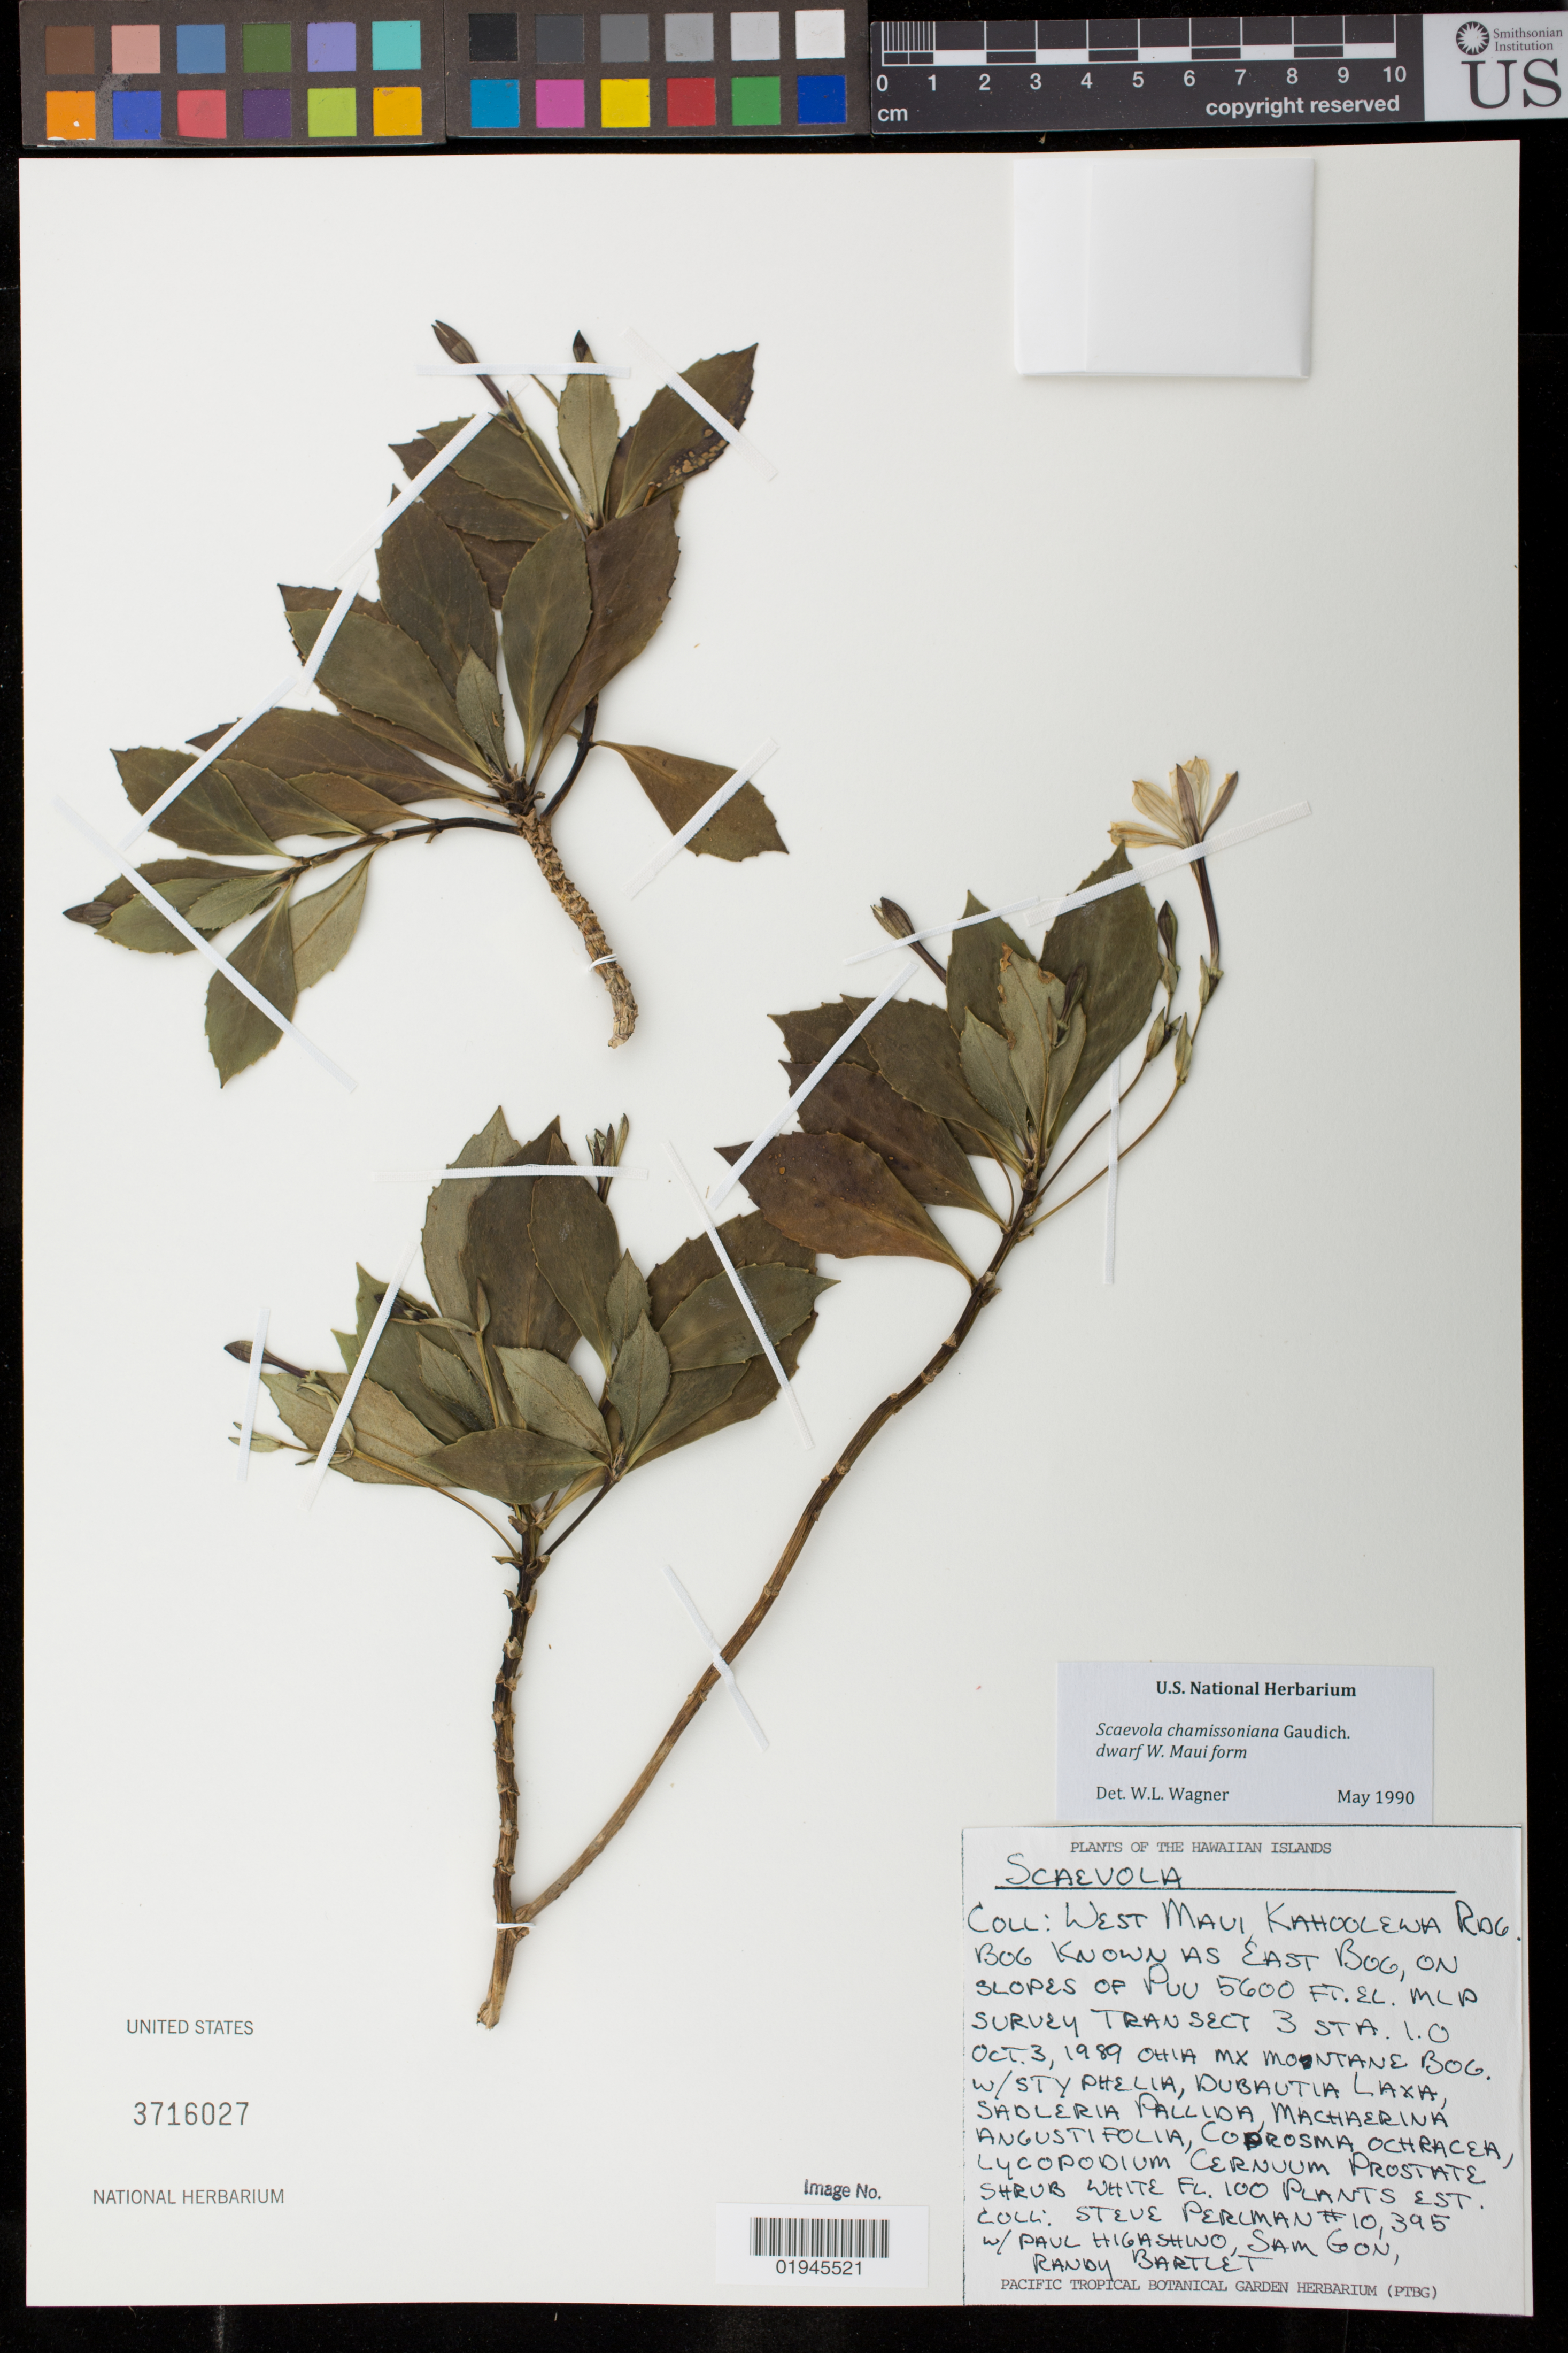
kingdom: Plantae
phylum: Tracheophyta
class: Magnoliopsida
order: Asterales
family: Goodeniaceae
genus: Scaevola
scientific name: Scaevola chamissoniana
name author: Gaudich.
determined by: Wagner, W. L., (BOT), Smithsonian Institution - National Museum of Natural History (UNITED STATES)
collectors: S. P. Perlman, S. Gon, P. Higashino & R. Bartlett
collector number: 10395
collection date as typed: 3 Oct 1989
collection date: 1989-10-03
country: United States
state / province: Hawaii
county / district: Maui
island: Maui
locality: West Maui, Kahoolewia Ridge, bog known as East Bog, on slopes of Pu'u, MLP survey, Transect 3, Station 1.0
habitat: Montane mixed bog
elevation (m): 1707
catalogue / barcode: US 3716027